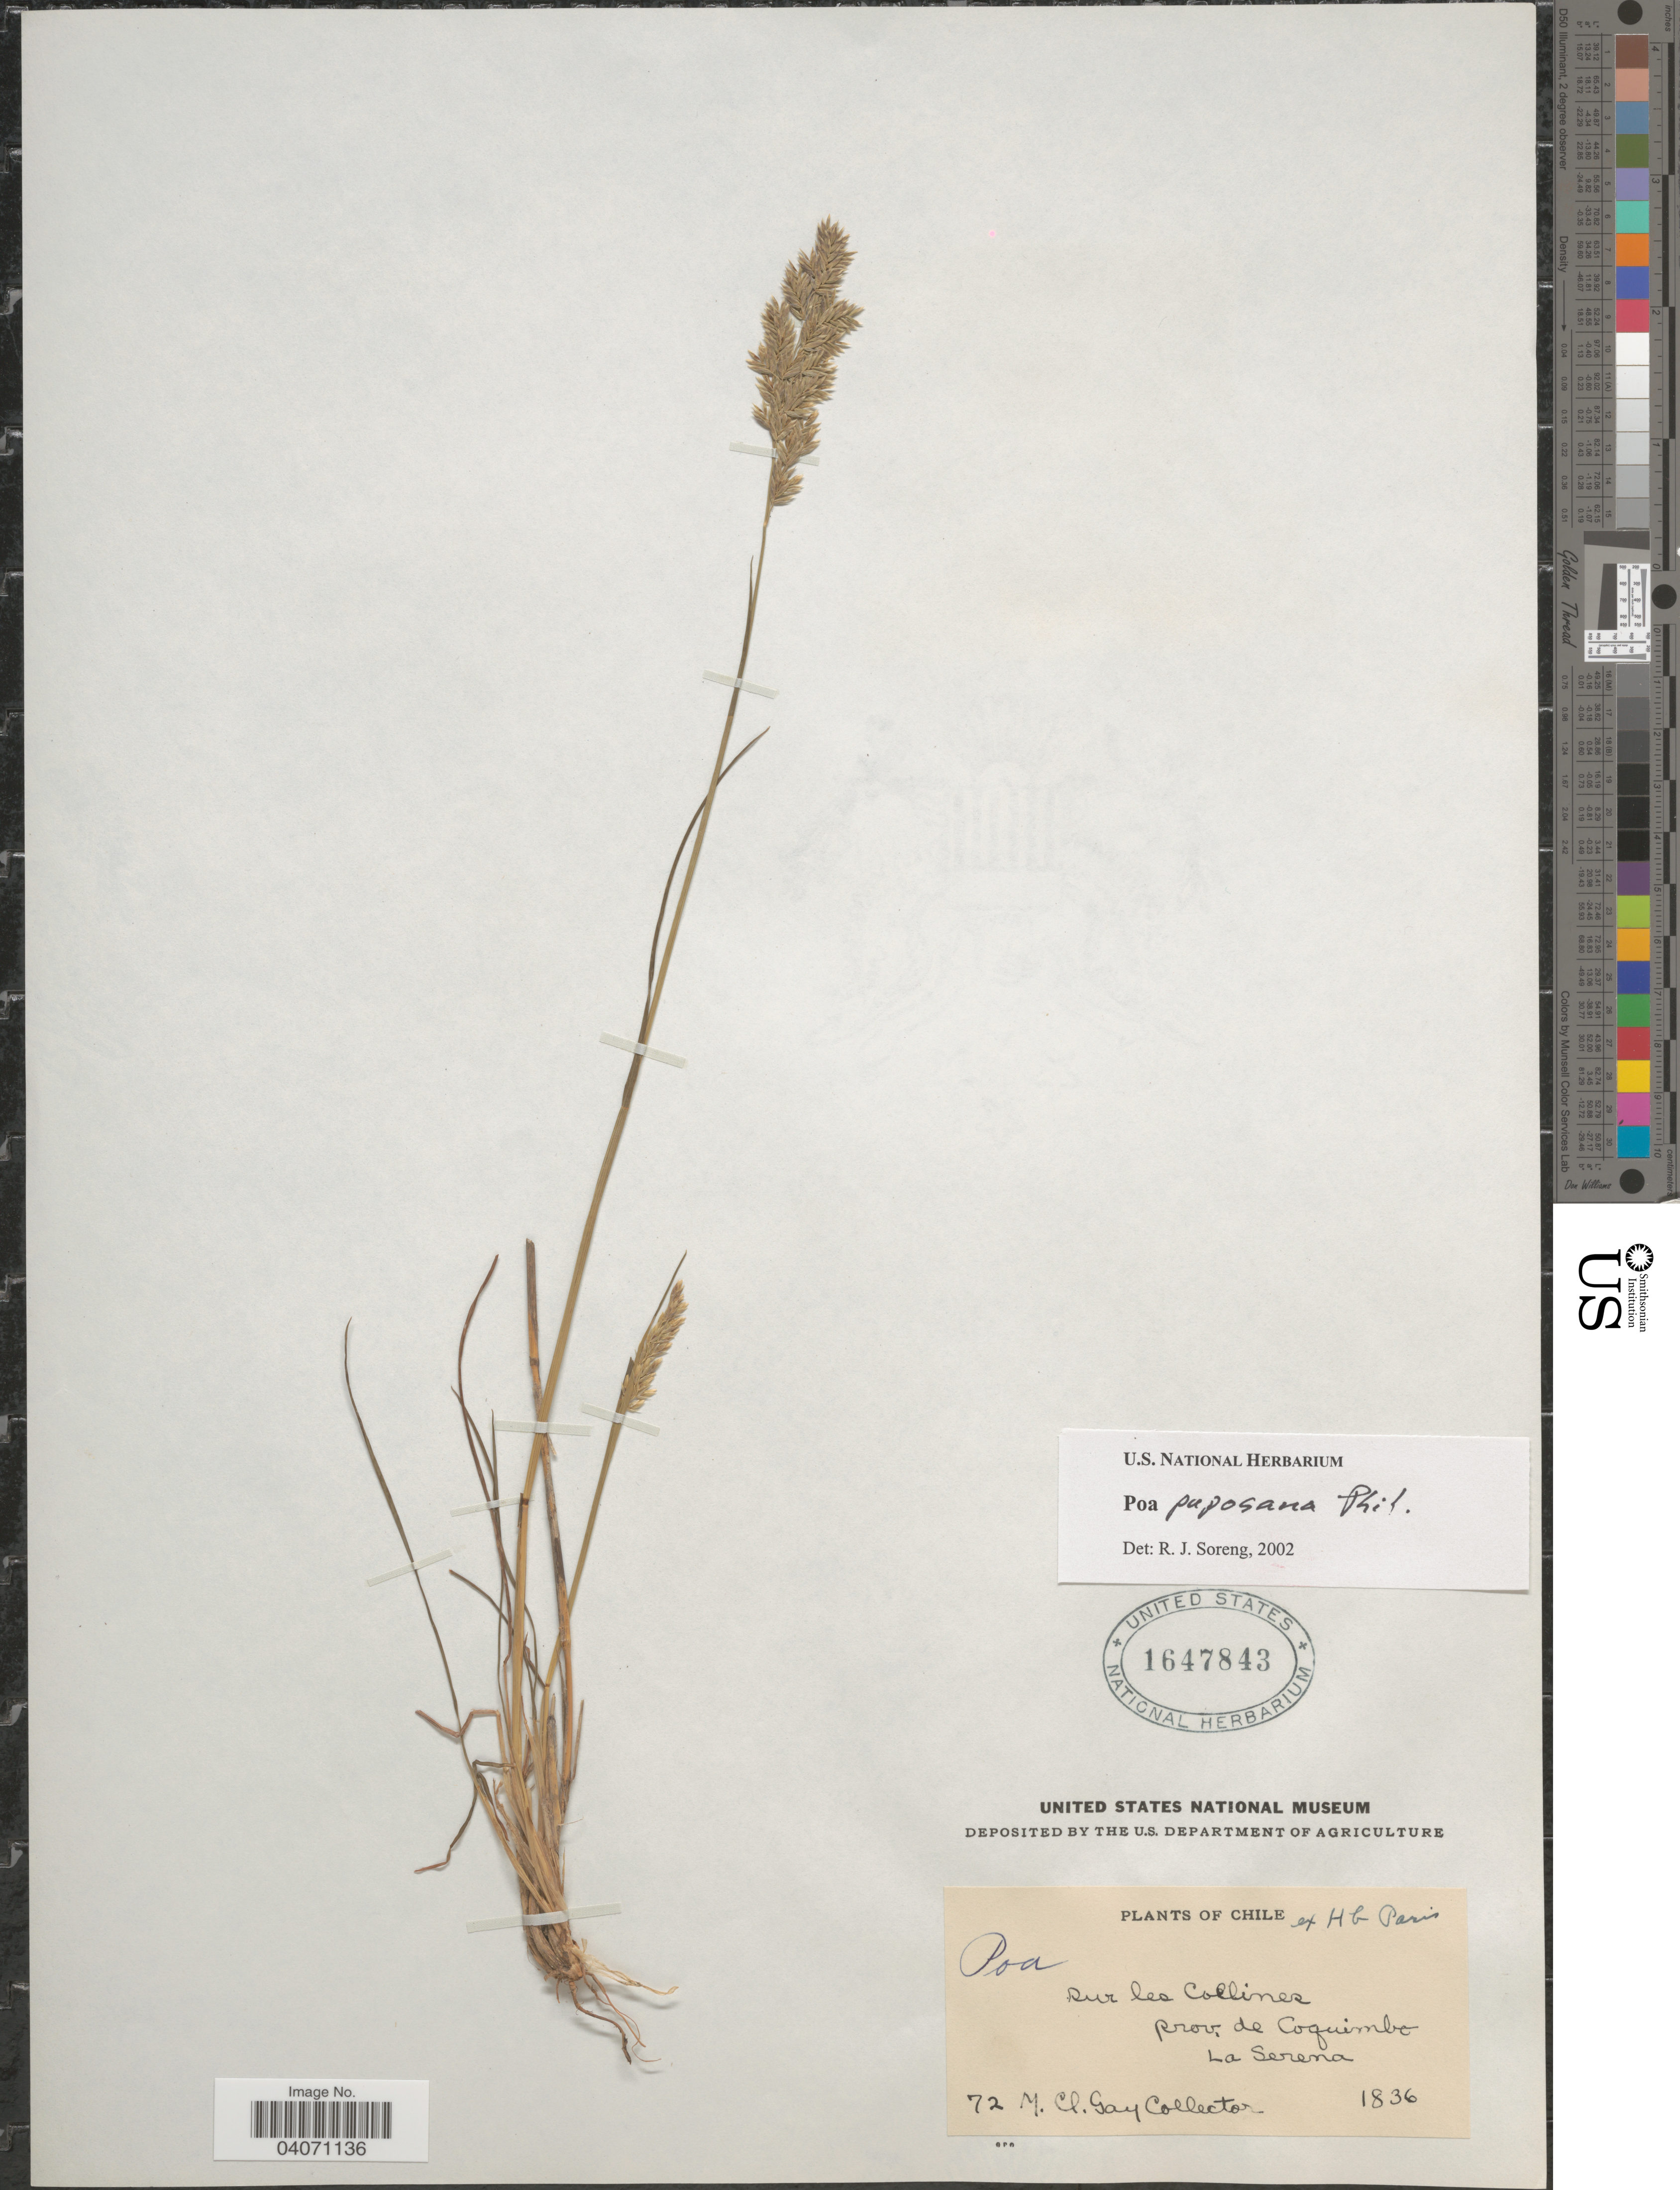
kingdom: Plantae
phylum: Tracheophyta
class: Liliopsida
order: Poales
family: Poaceae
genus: Poa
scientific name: Poa paposana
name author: Phil.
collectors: M. Gay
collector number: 72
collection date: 1836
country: Chile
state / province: Coquimbo (IV)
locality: Sur les collines. La Serena.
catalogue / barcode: US 1647843